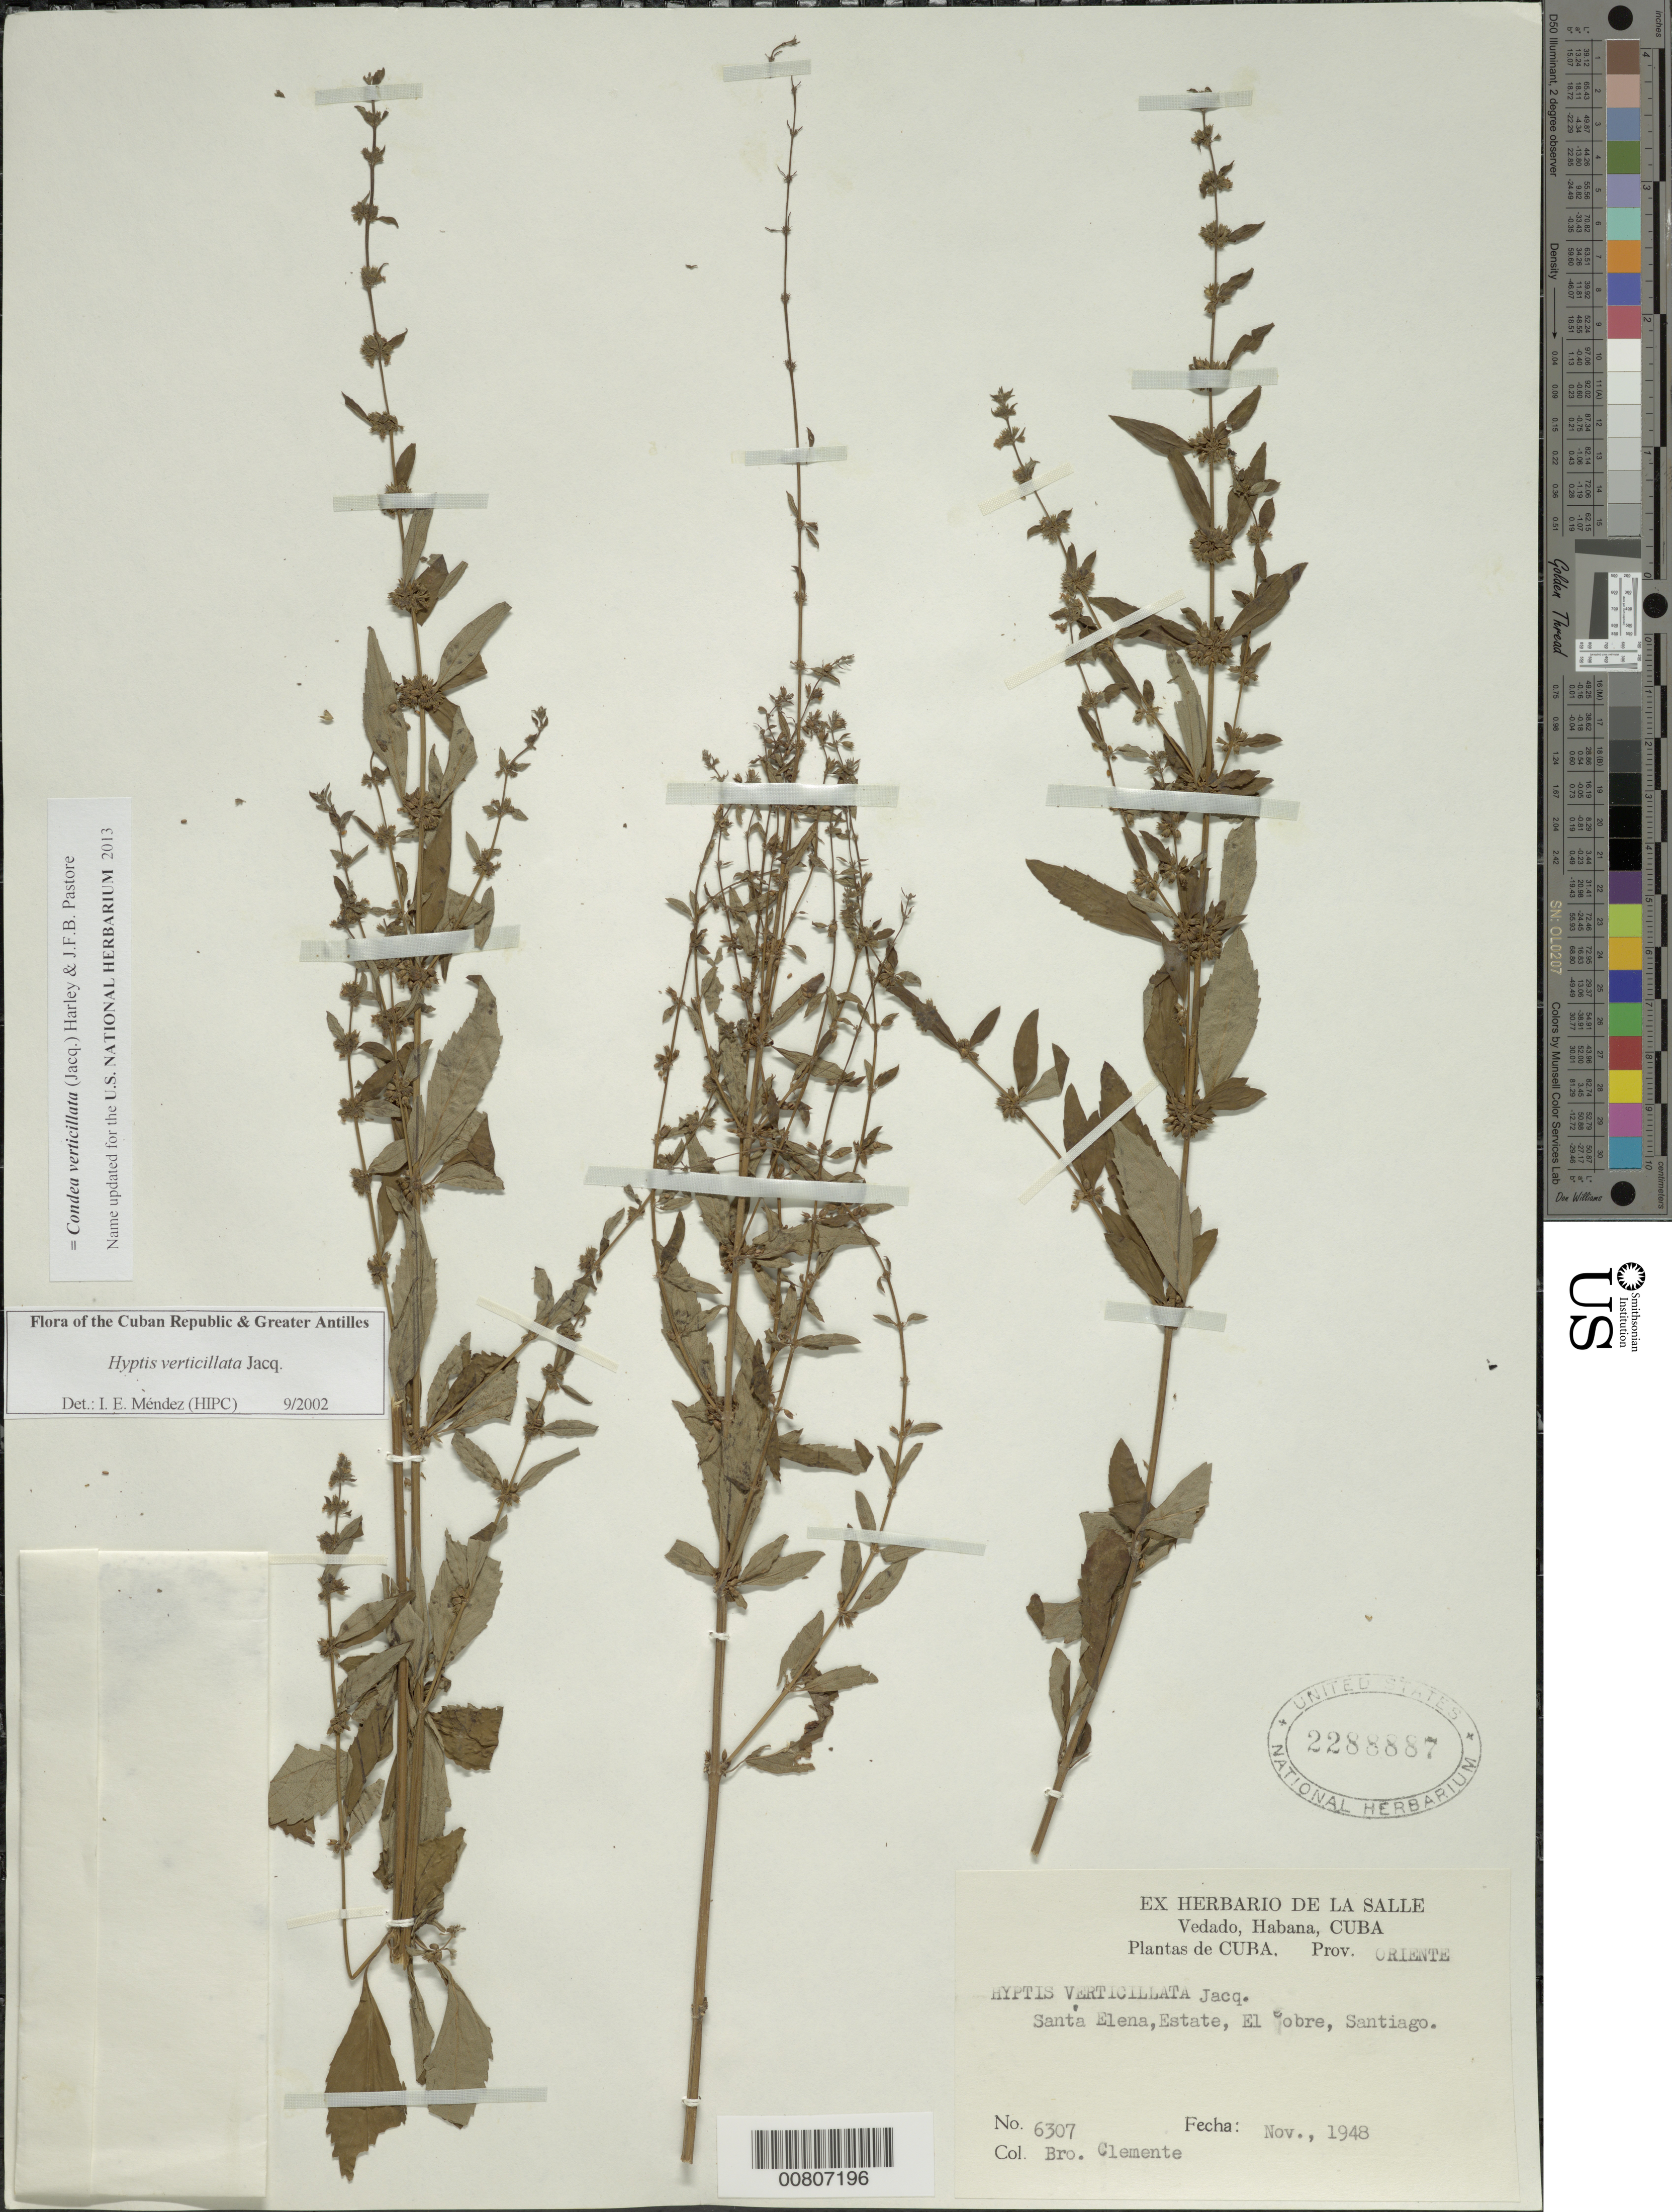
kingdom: Plantae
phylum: Tracheophyta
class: Magnoliopsida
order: Lamiales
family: Lamiaceae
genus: Hyptis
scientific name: Hyptis verticillata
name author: Jacq.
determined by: Méndez, Isidro E., (HIPC)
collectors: Bro. Clemente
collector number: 6307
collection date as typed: Nov 1948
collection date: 1948-11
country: Cuba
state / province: Santiago de Cuba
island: Cuba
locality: Santa Elena, Estate, El Cobre, Santiago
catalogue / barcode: US 2288887